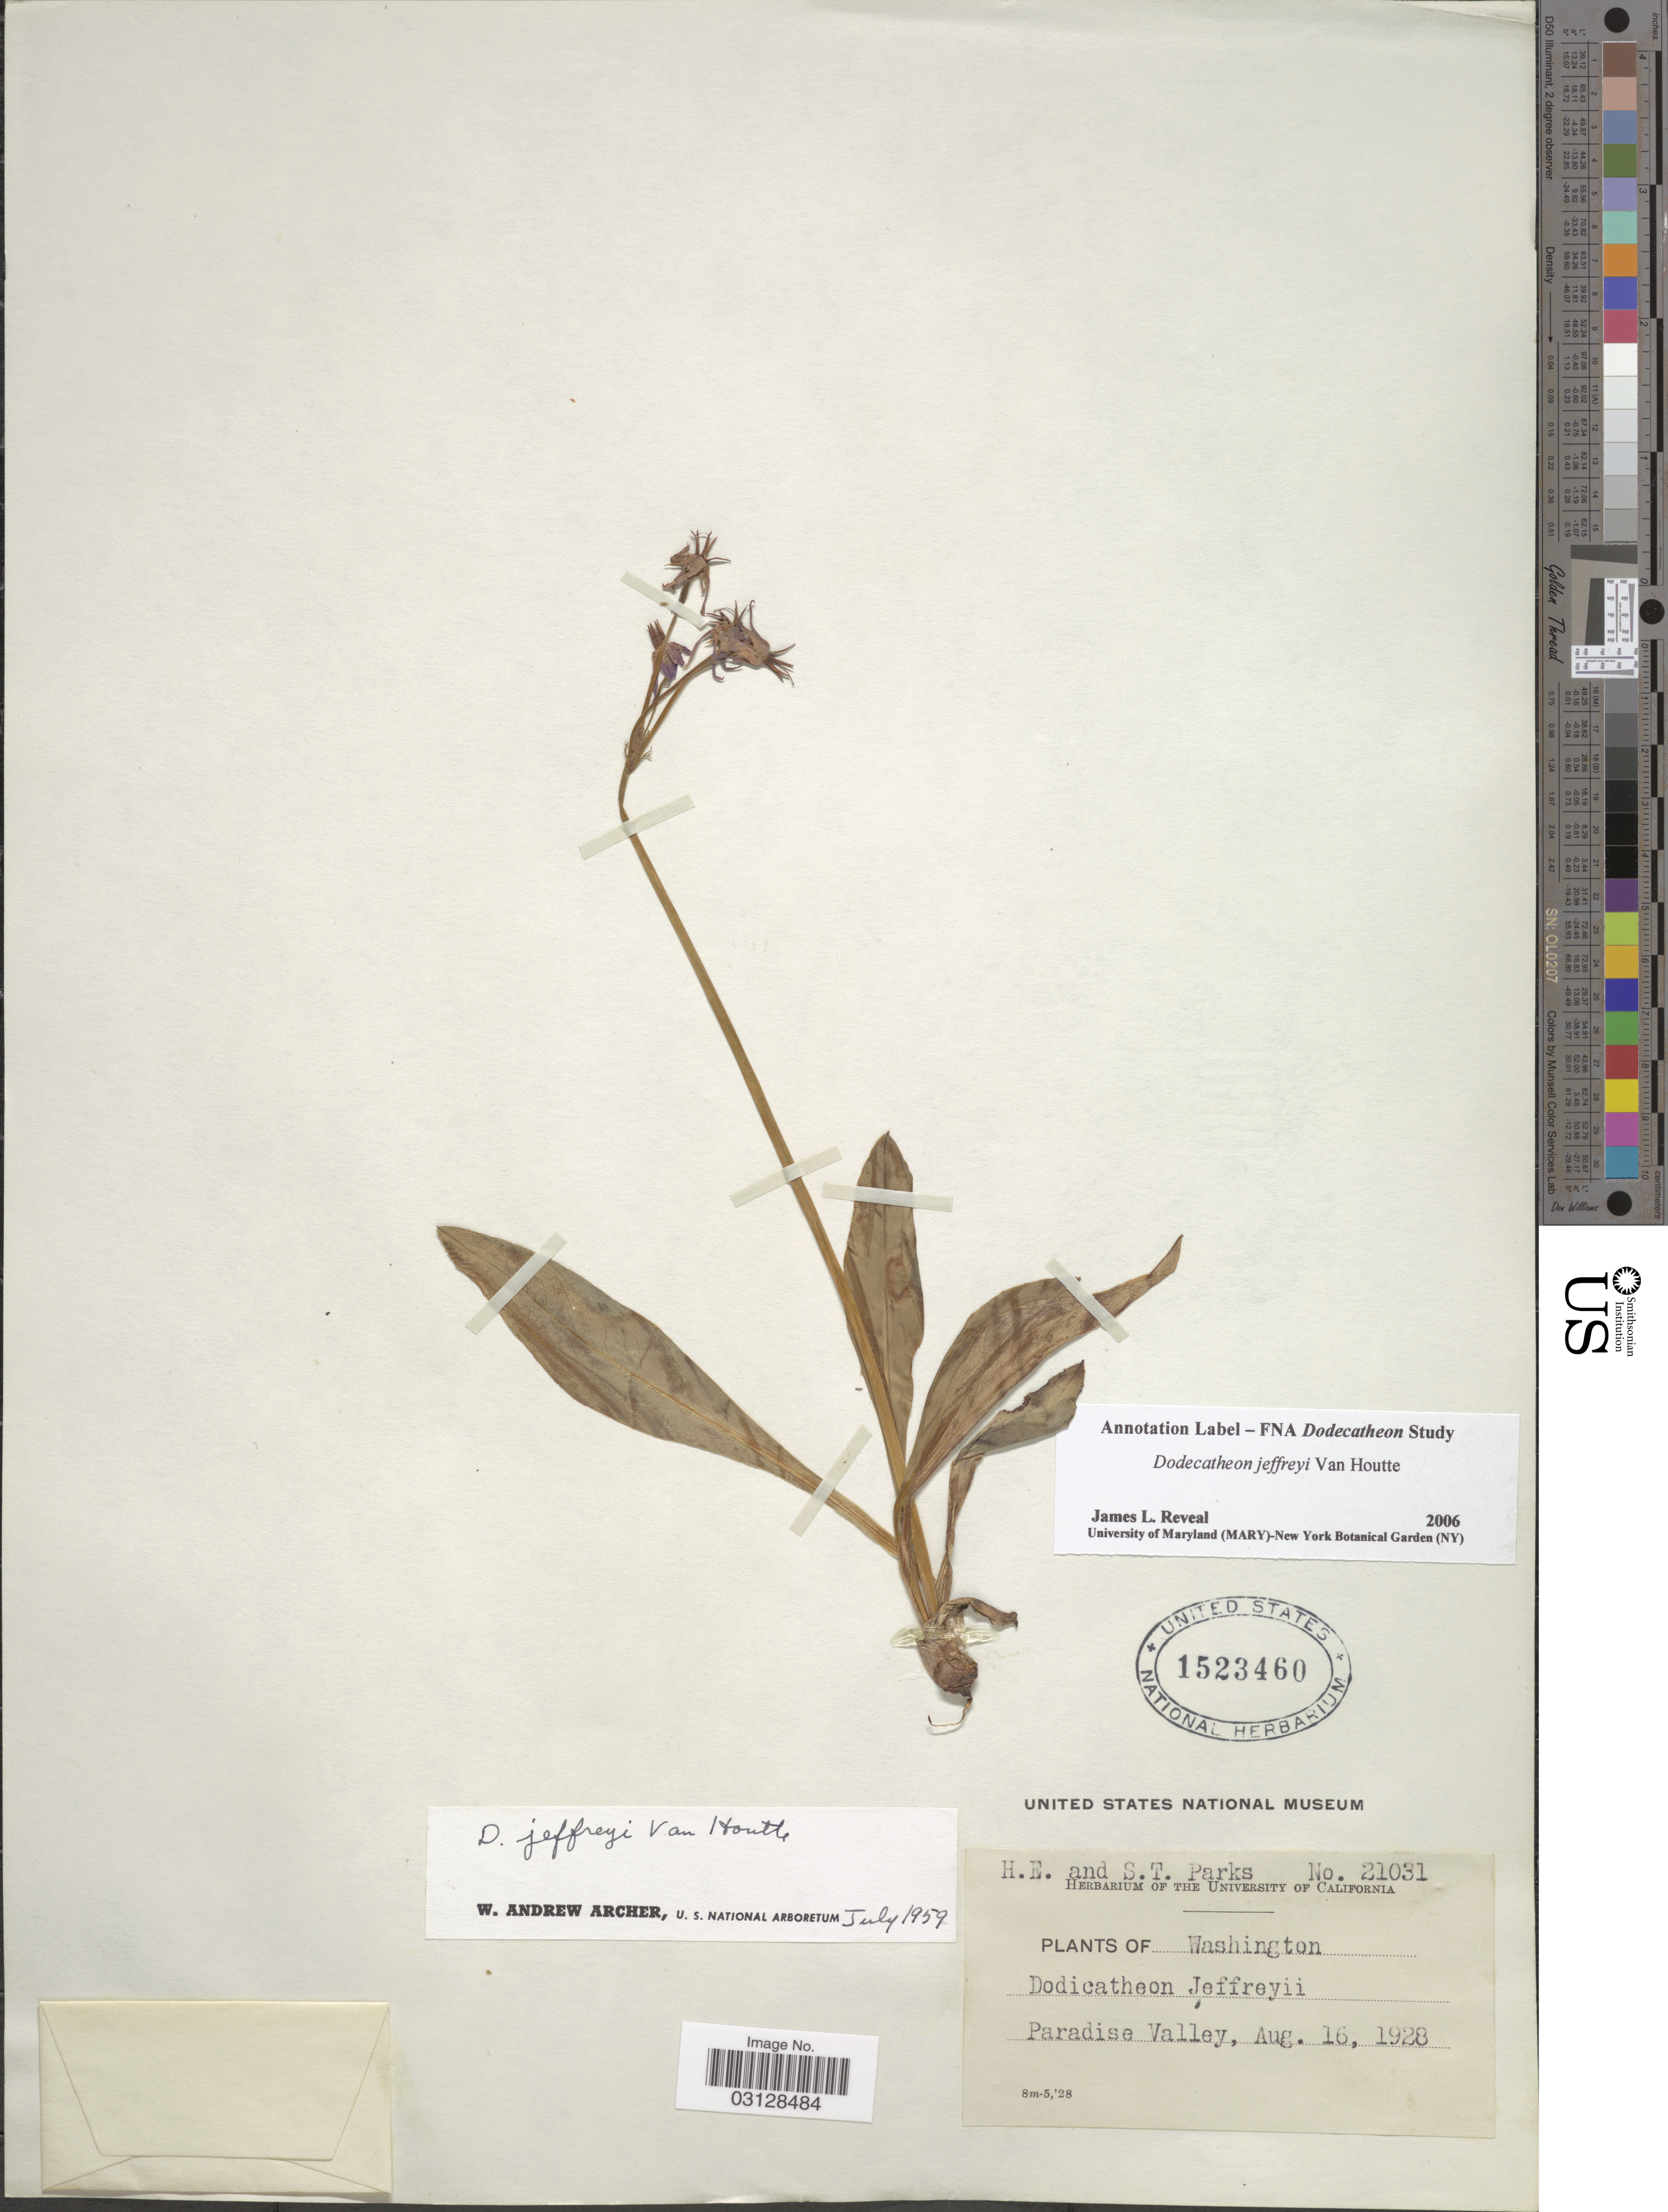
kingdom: Plantae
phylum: Tracheophyta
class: Magnoliopsida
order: Ericales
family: Primulaceae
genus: Dodecatheon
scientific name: Dodecatheon jeffreyi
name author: Van Houtte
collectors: H. E. Parks & S. Parks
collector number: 21031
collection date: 1928-08-16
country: United States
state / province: Washington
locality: Paradise Valley.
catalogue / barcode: US 1523460